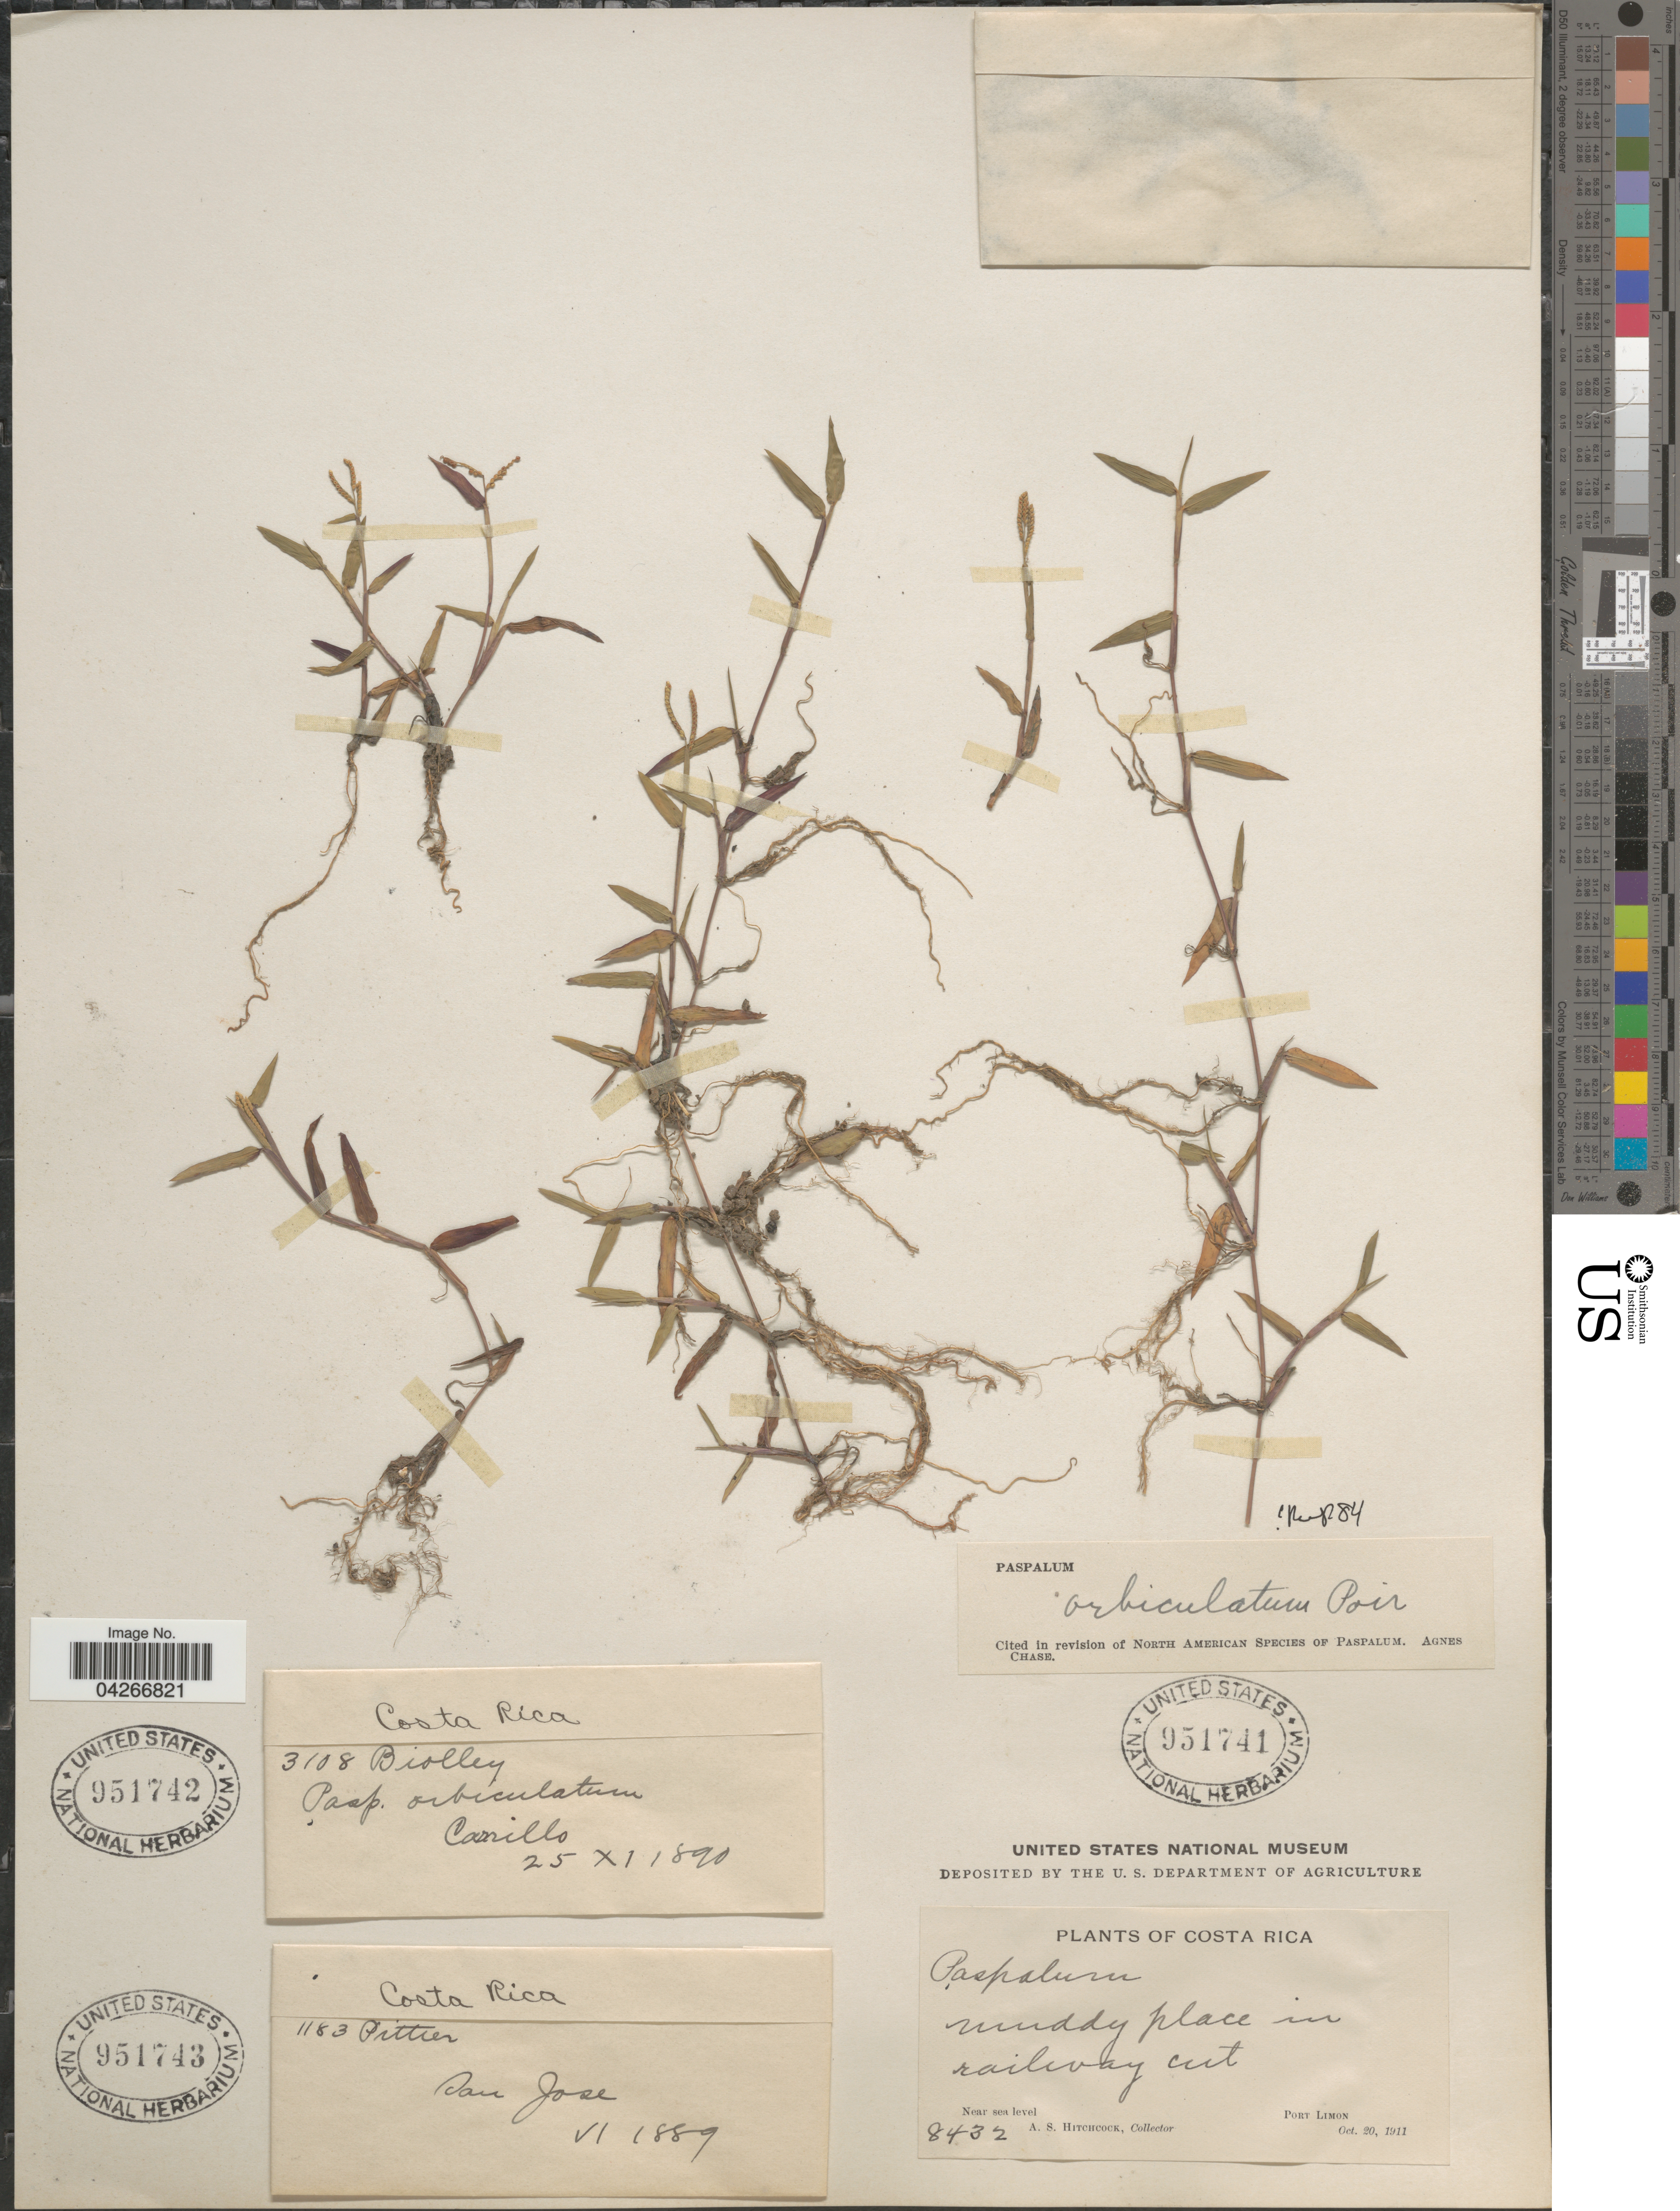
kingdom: Plantae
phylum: Tracheophyta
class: Liliopsida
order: Poales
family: Poaceae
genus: Paspalum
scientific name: Paspalum orbiculatum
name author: Poir. in Lam.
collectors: Pittier, --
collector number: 1183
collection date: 1889-06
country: Costa Rica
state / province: San José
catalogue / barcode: US 951743-3